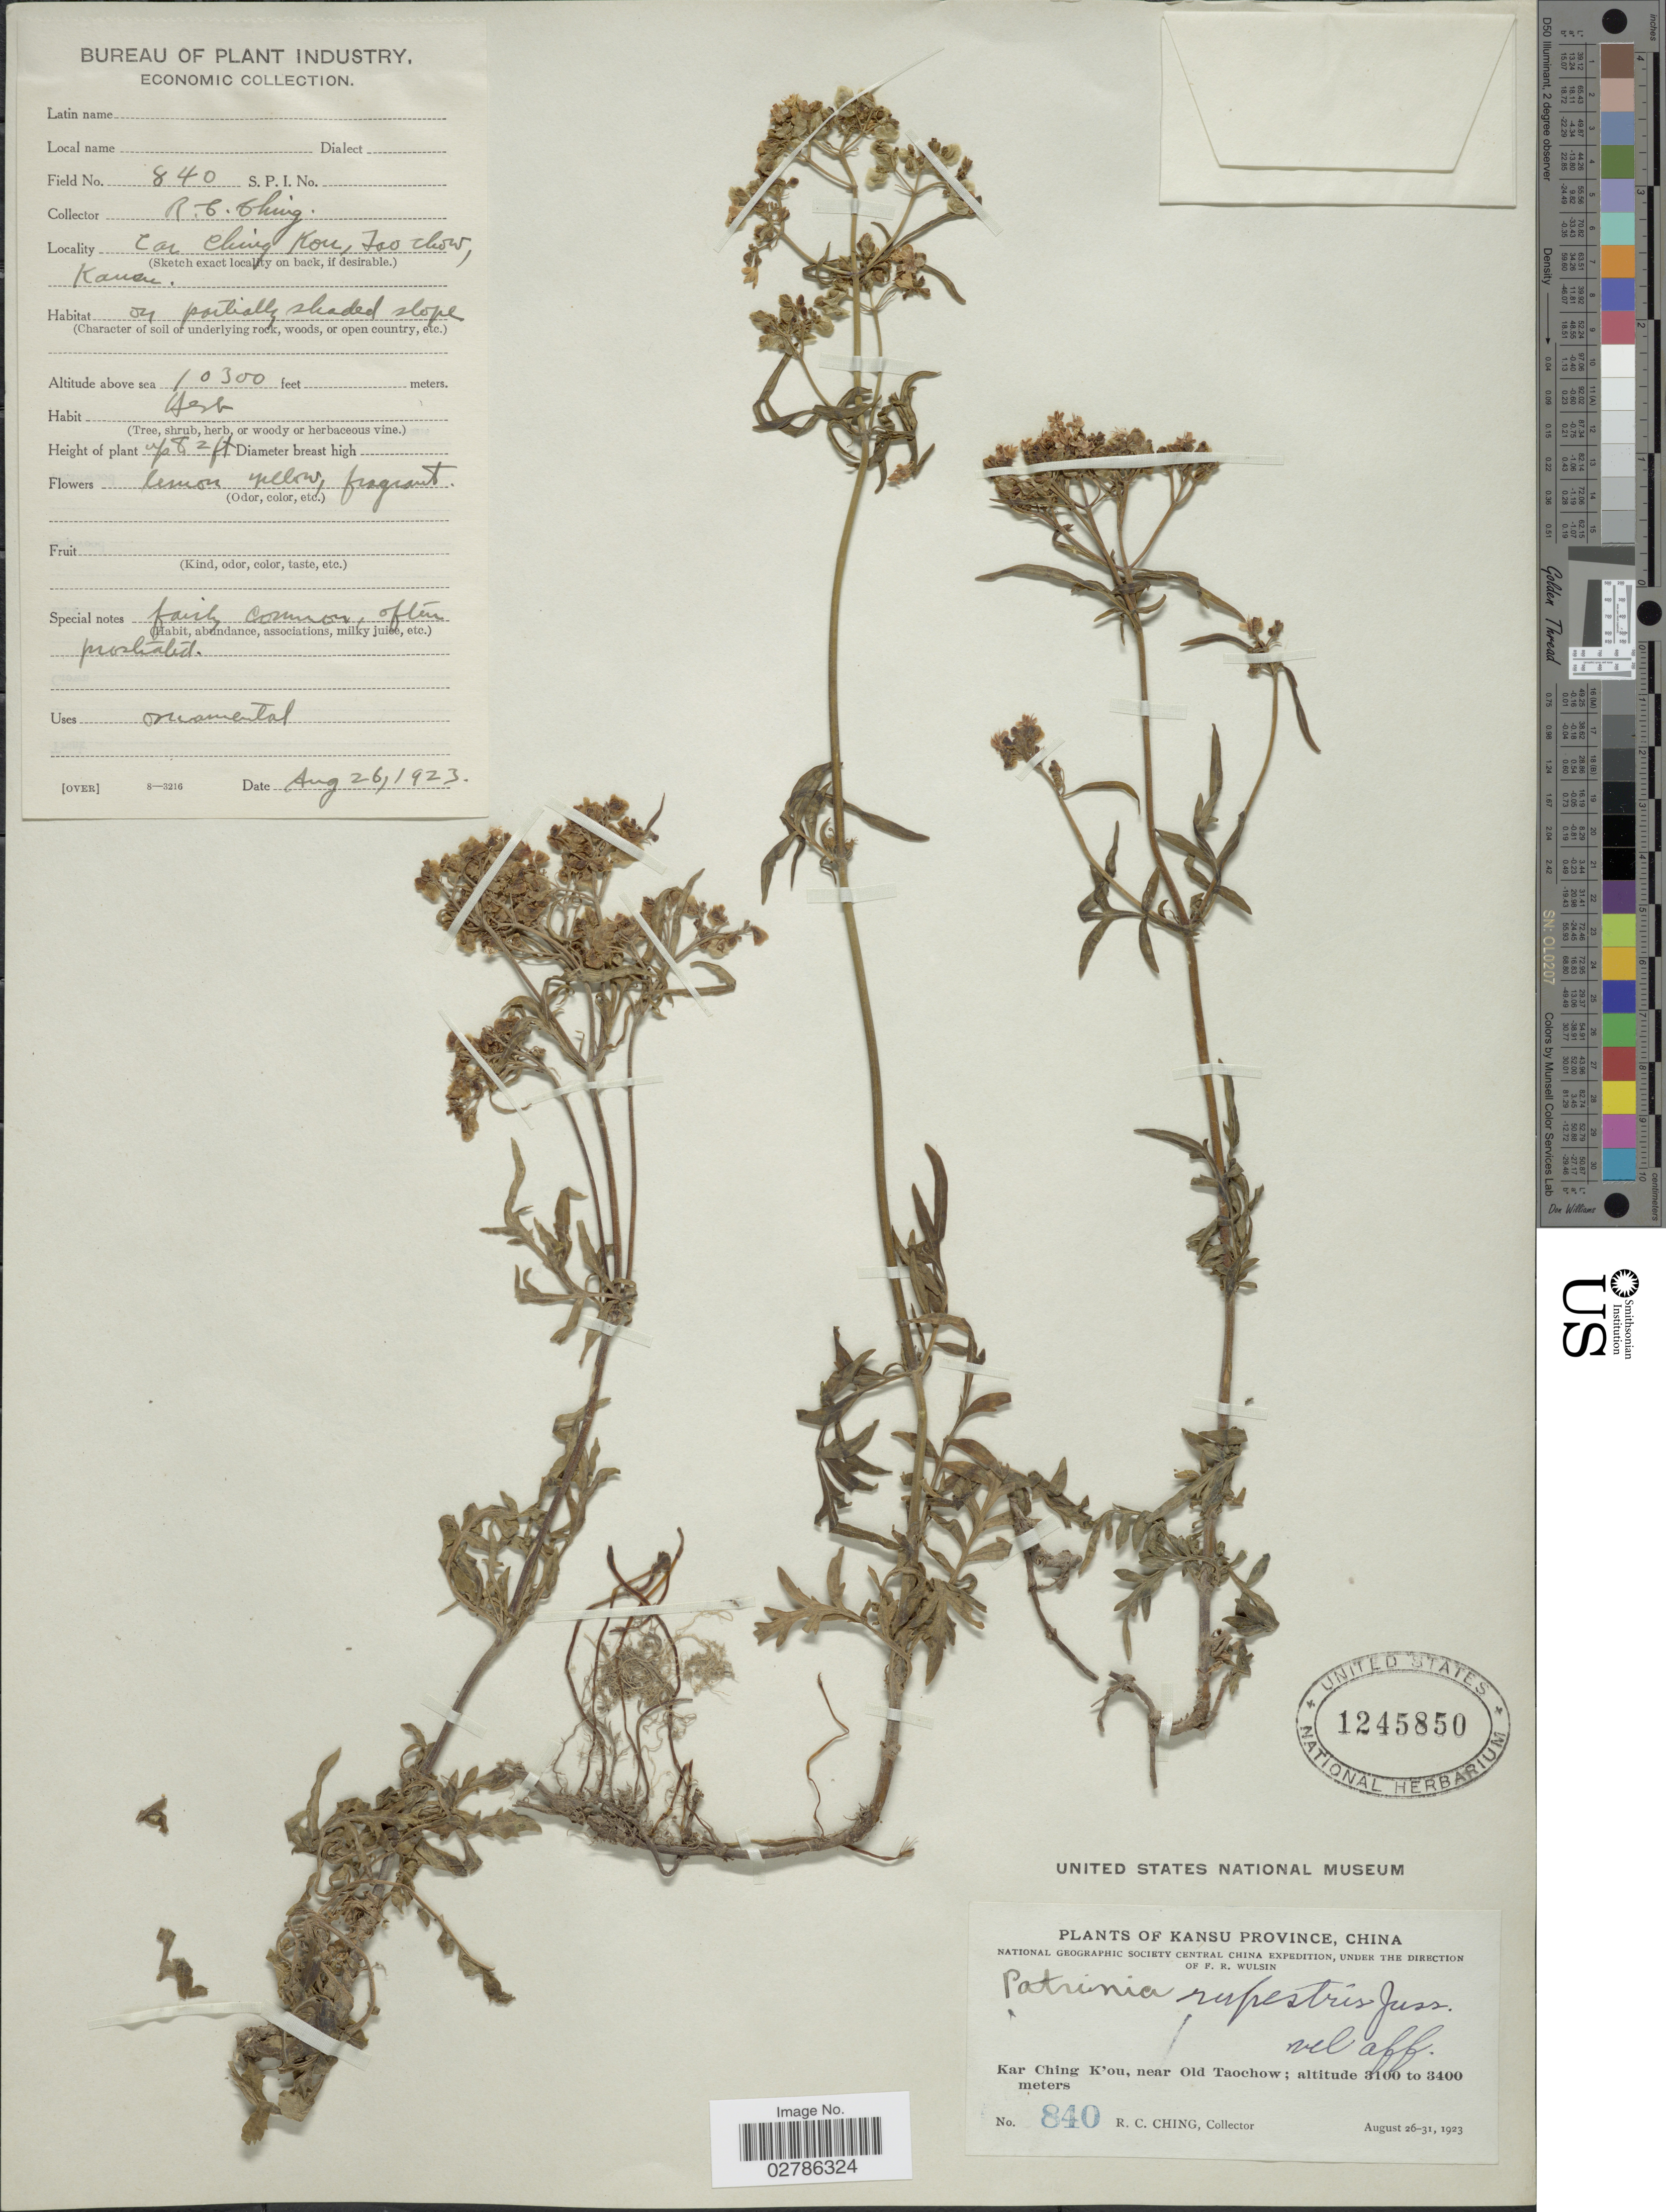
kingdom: Plantae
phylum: Tracheophyta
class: Magnoliopsida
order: Dipsacales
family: Caprifoliaceae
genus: Patrinia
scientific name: Patrinia rupestris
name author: (Pall.) Dufr.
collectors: R. C. Ching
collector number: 840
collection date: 1923-08-26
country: China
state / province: Gansu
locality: Kansu Province, Kar Ching K'ou, near Old Taochow.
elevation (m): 3139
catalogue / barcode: US 1245850